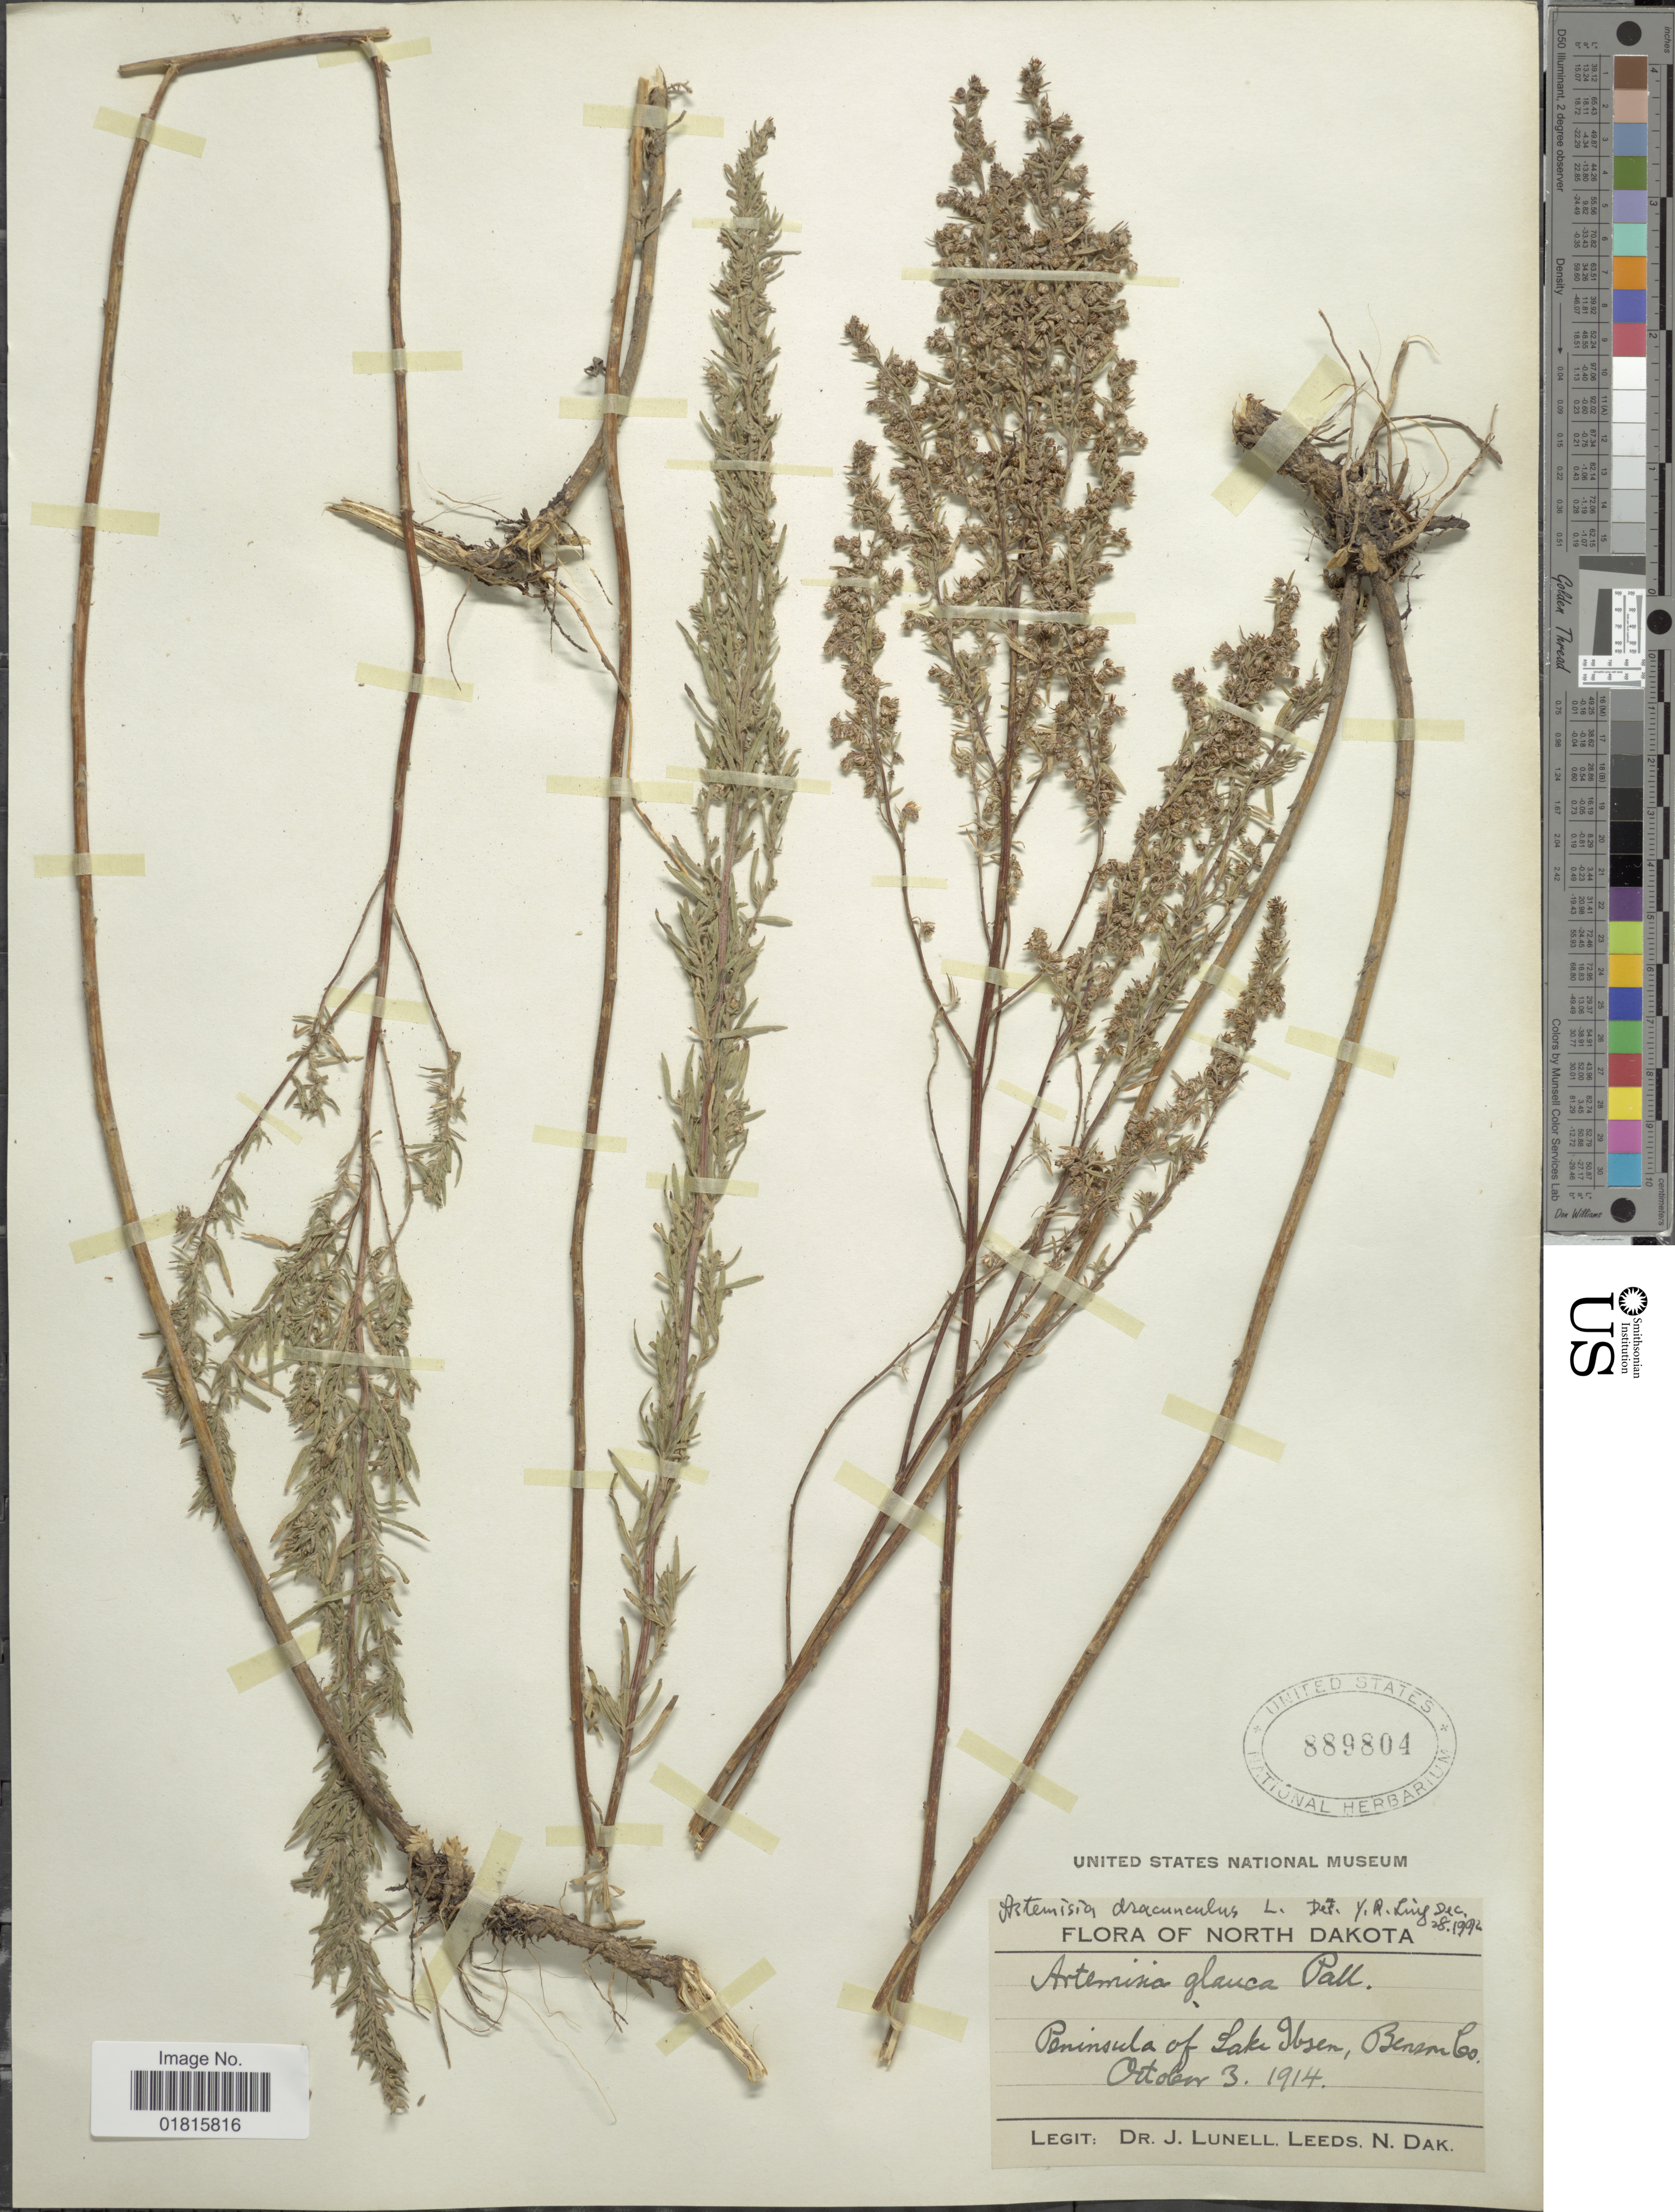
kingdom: Plantae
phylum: Tracheophyta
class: Magnoliopsida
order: Asterales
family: Asteraceae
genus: Artemisia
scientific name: Artemisia glauca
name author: Pall. ex Willd.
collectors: J. Lunell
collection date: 1914-10-03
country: United States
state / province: North Dakota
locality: Peninsula of Lake Ibsen, Benson Co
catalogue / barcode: US 889804